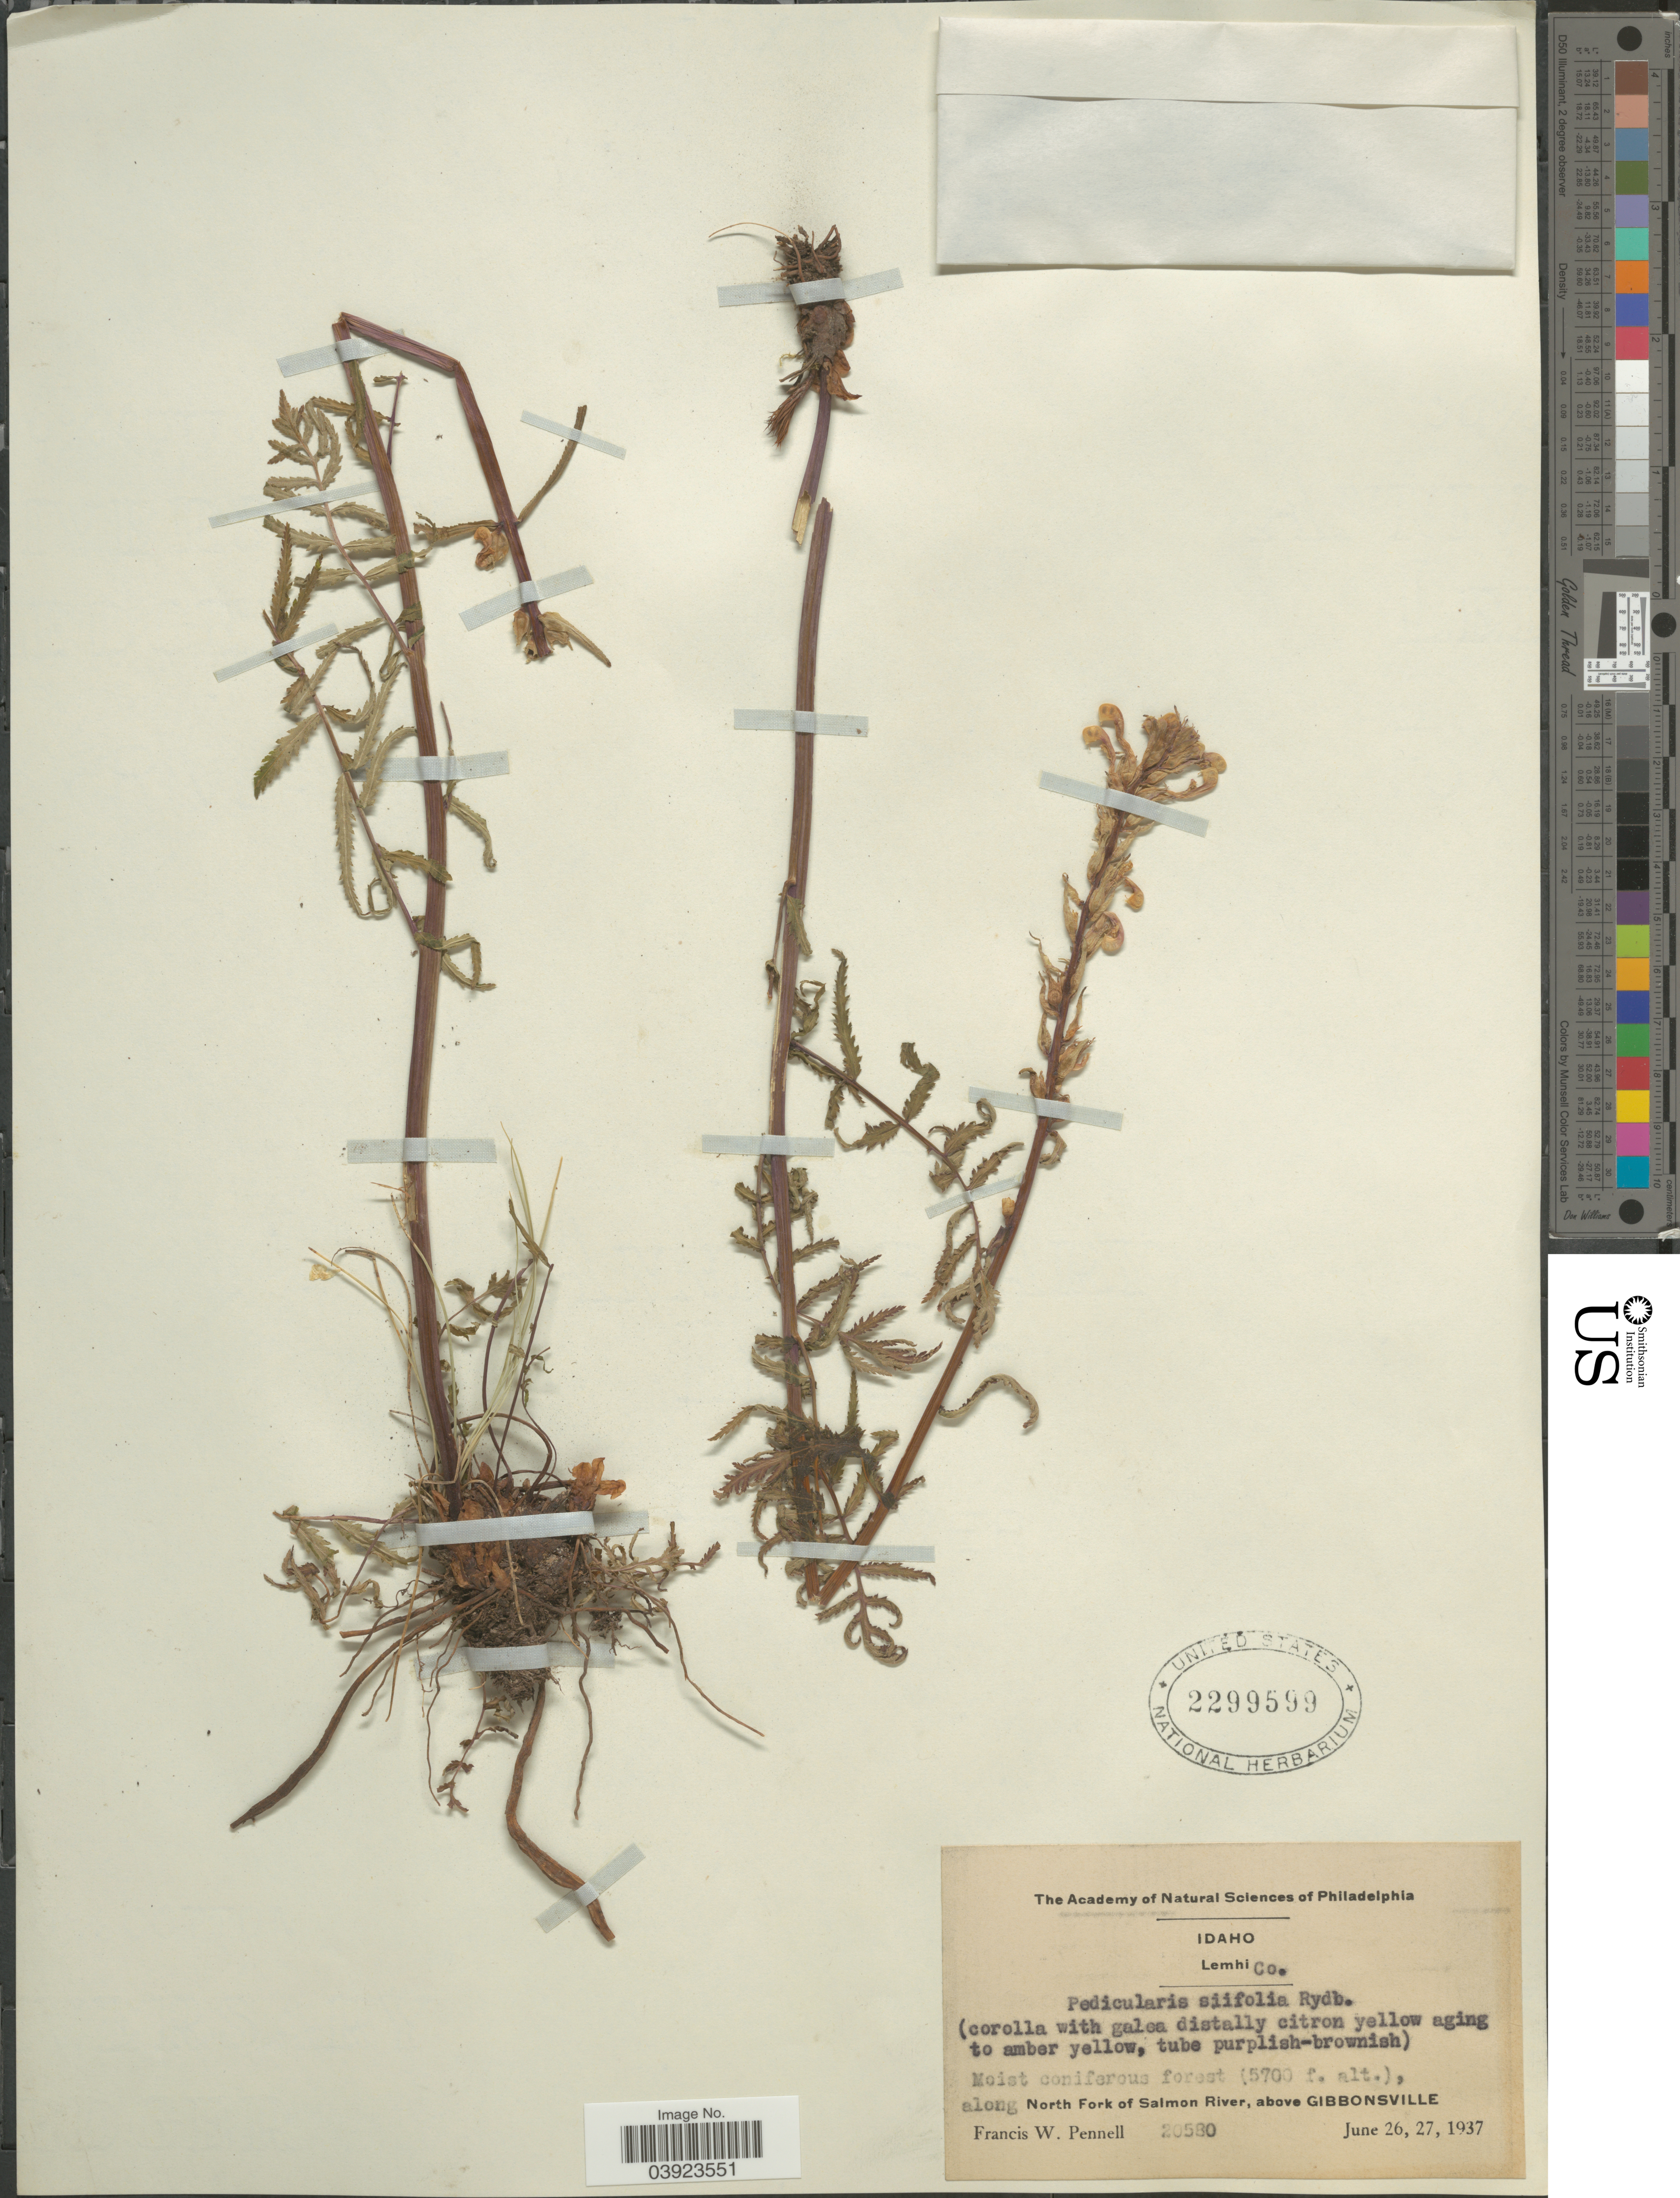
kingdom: Plantae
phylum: Tracheophyta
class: Magnoliopsida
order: Lamiales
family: Orobanchaceae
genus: Pedicularis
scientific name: Pedicularis siifolia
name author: Rydb.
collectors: F. W. Pennell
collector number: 20580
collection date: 1937-06-26/1937-06-27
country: United States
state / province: Idaho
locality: Lemhi Co. Moist coniferous forest, along North Fork of Salmon River, above Gibbonsville.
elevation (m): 1737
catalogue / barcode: US 2299599